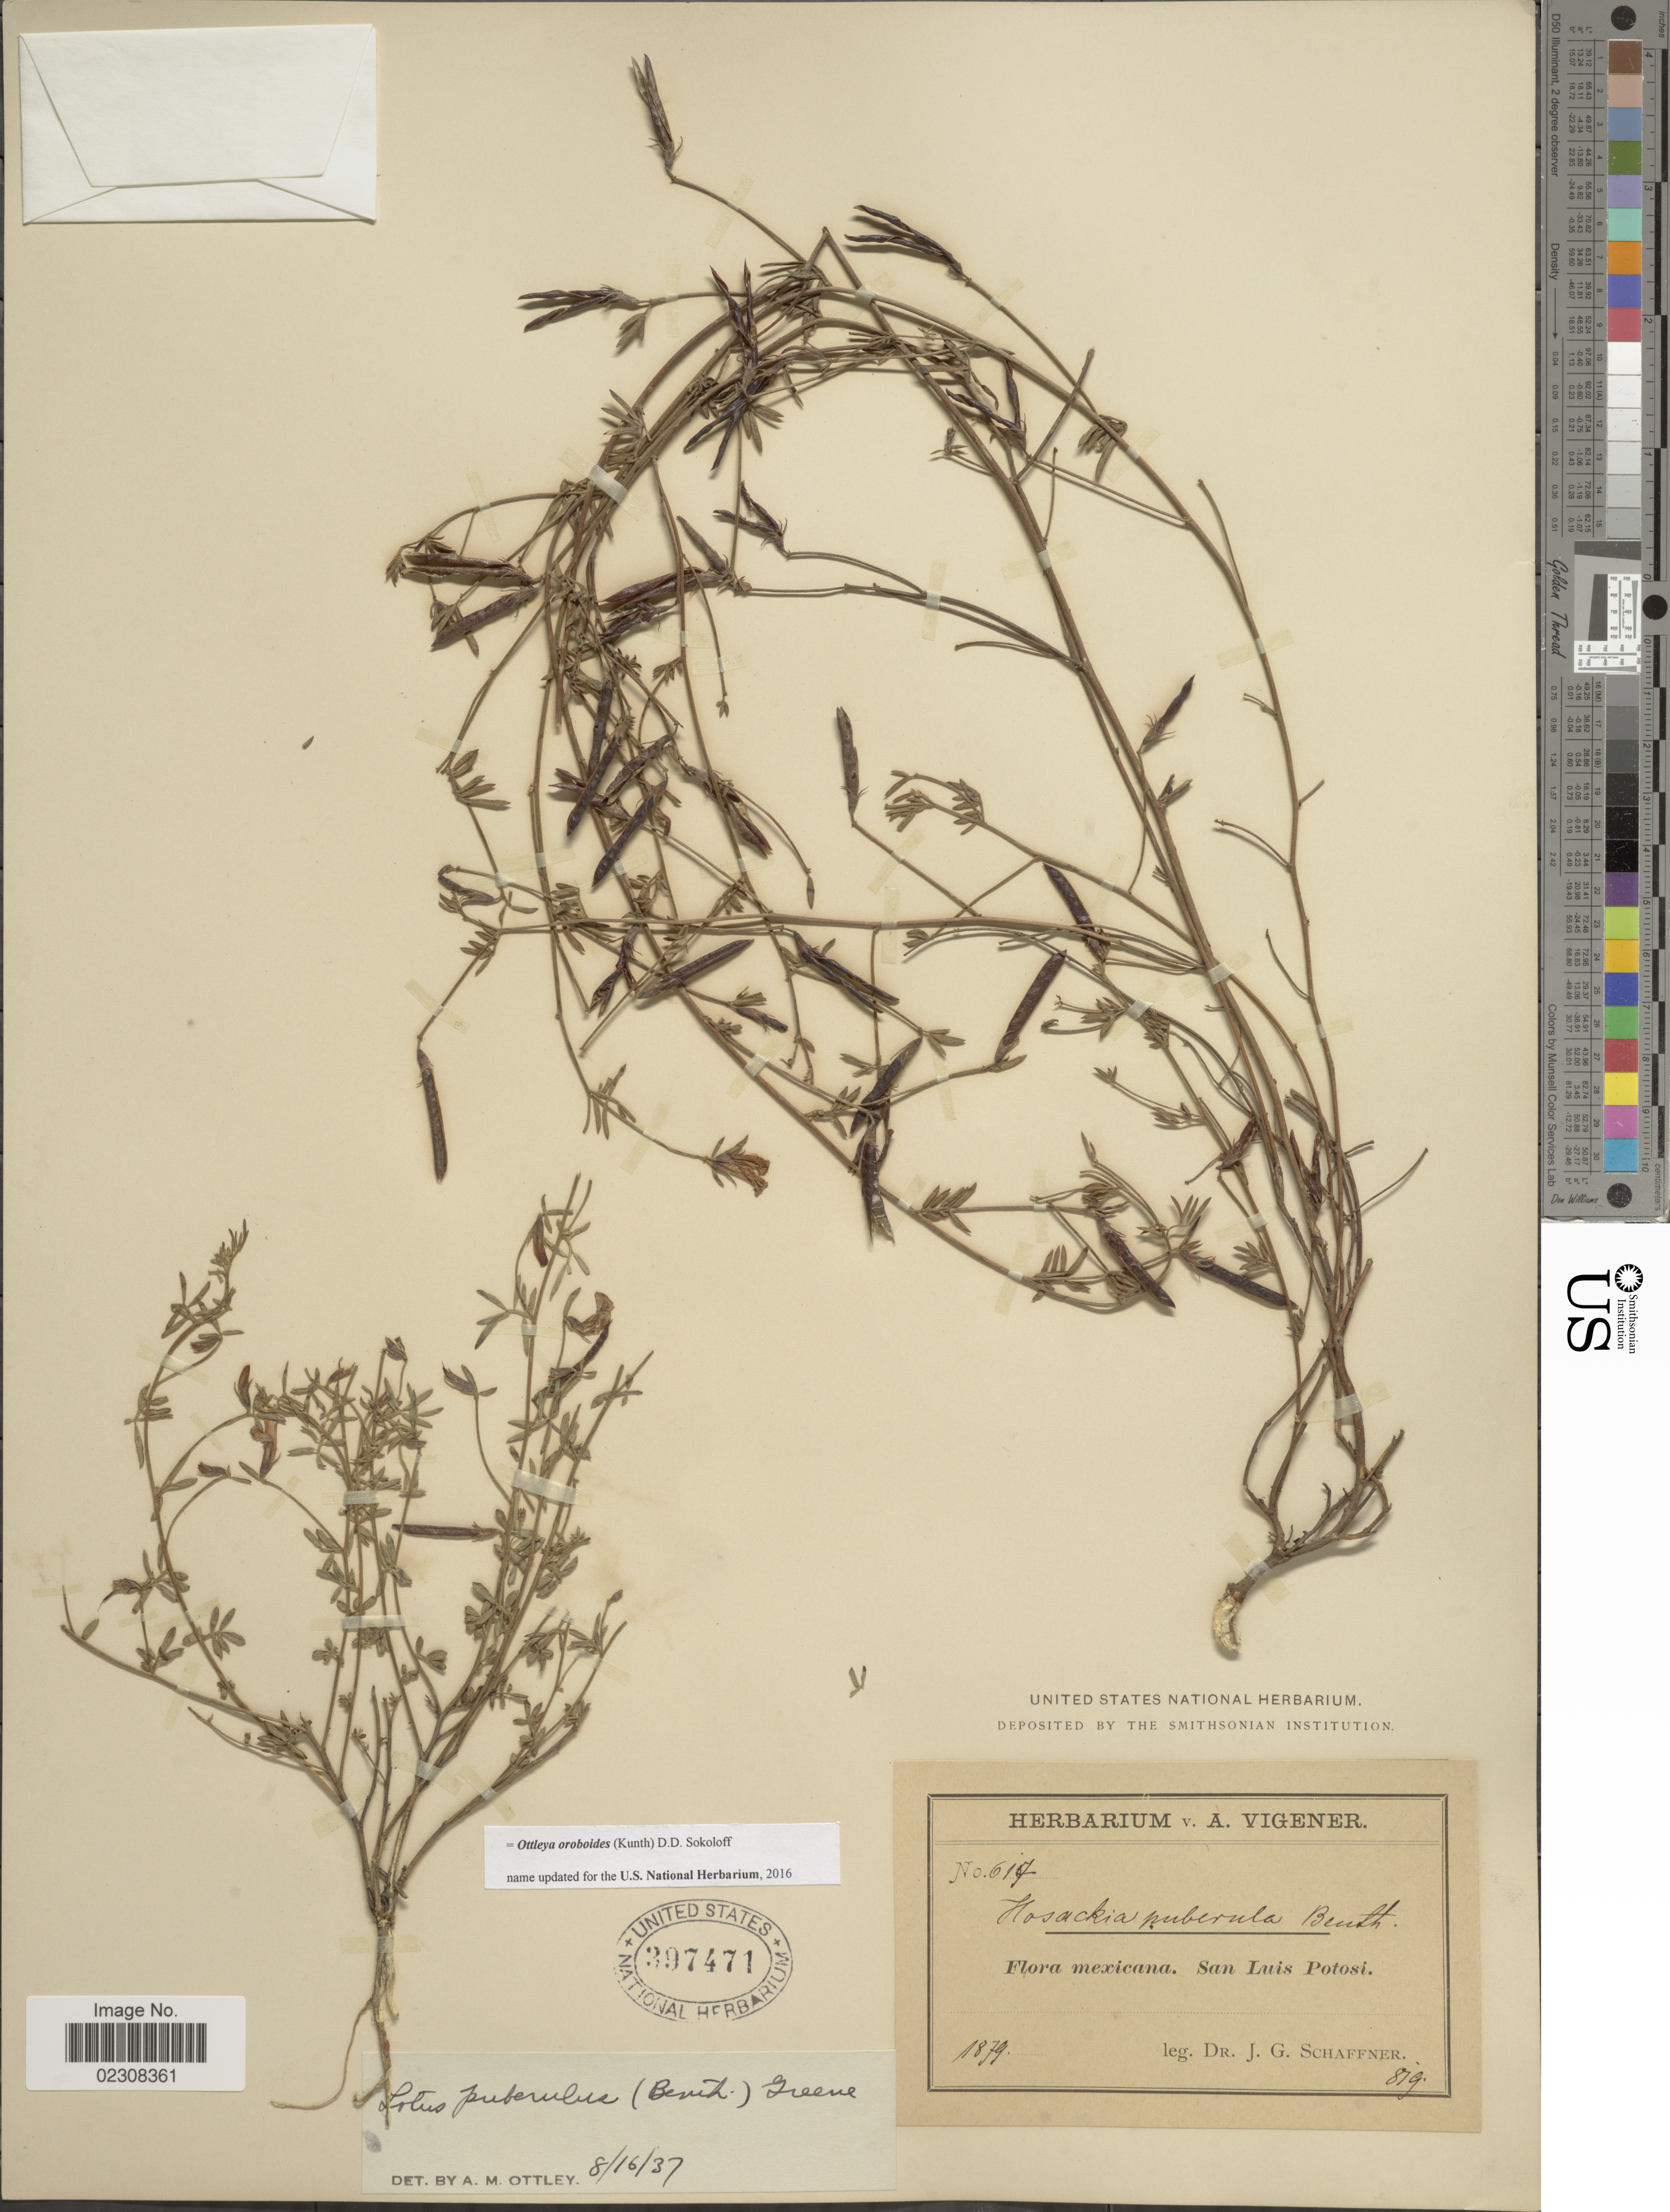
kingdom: Plantae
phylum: Tracheophyta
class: Magnoliopsida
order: Fabales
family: Fabaceae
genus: Ottleya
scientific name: Ottleya oroboides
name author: (Kunth) D.D. Sokoloff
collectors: J. G. Schaffner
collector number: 617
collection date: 1879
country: Mexico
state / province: San Luis Potosí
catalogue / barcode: US 397471